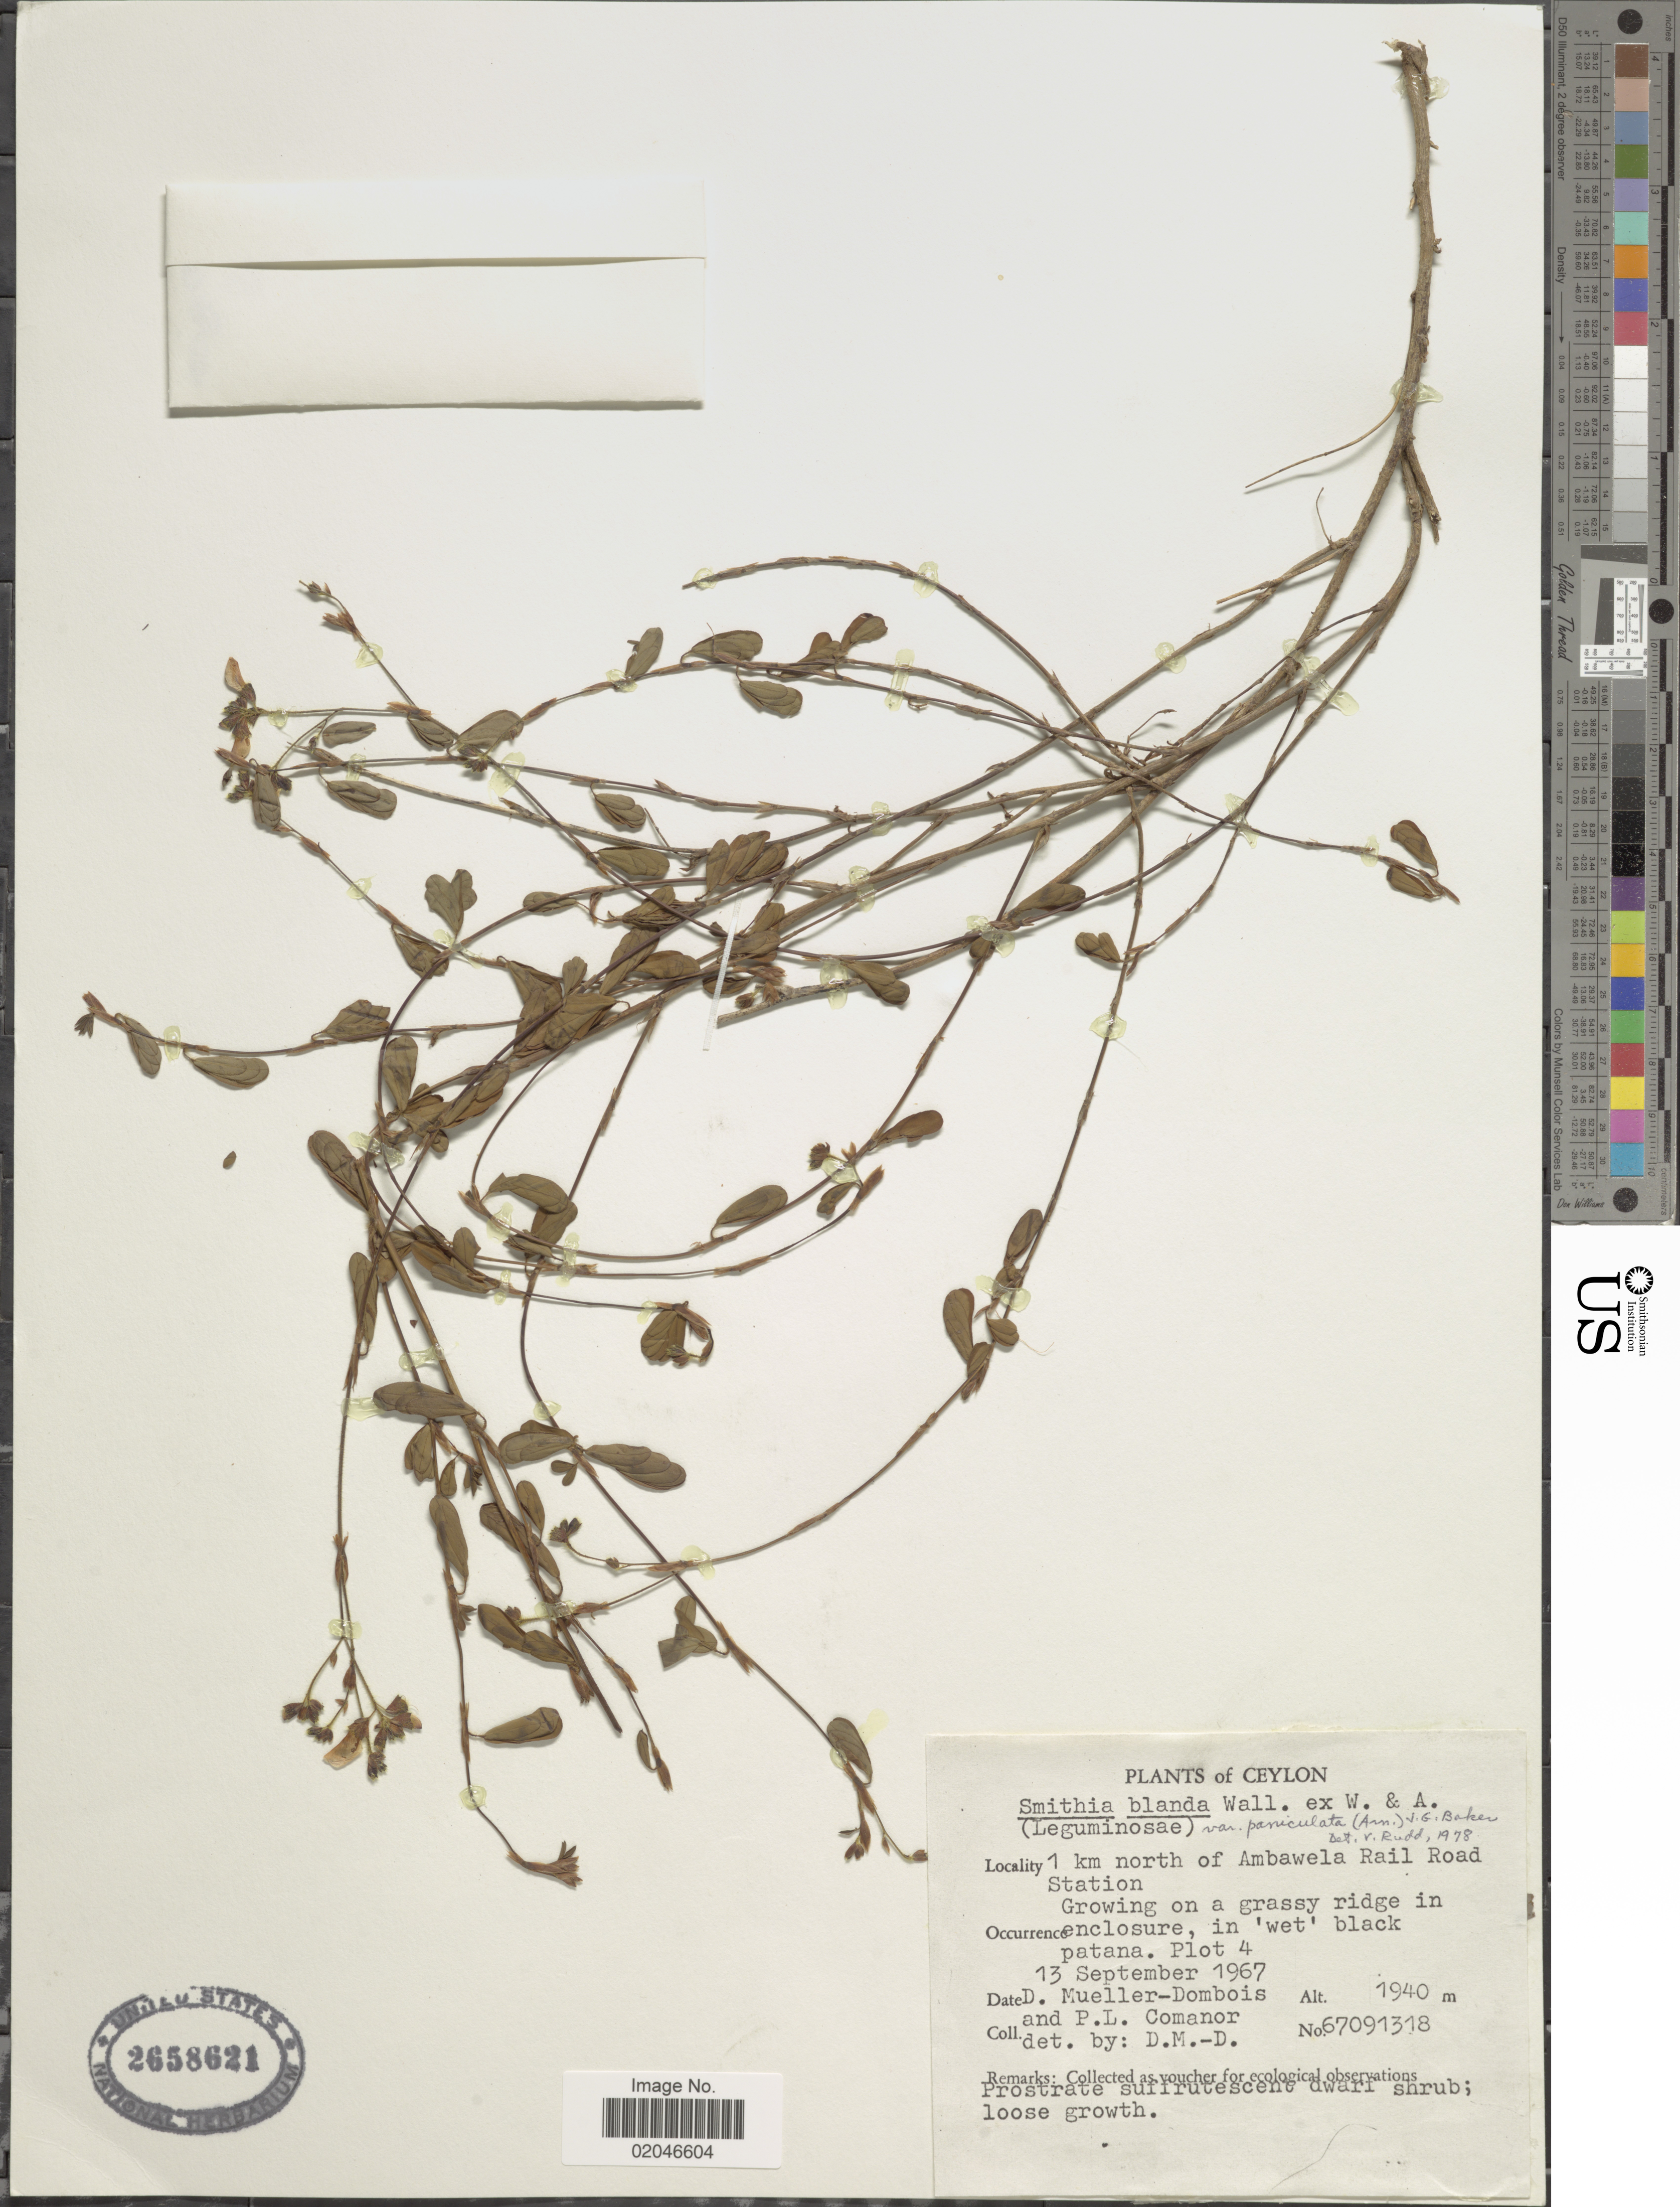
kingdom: Plantae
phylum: Tracheophyta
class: Magnoliopsida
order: Fabales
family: Fabaceae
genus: Smithia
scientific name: Smithia blanda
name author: Wall.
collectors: D. Mueller-Dombois & P. Comanor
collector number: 67091318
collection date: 1967-09-13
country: Sri Lanka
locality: Ceylon, 1 km north of Ambawela Rail Road Station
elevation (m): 1940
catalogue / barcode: US 2658621